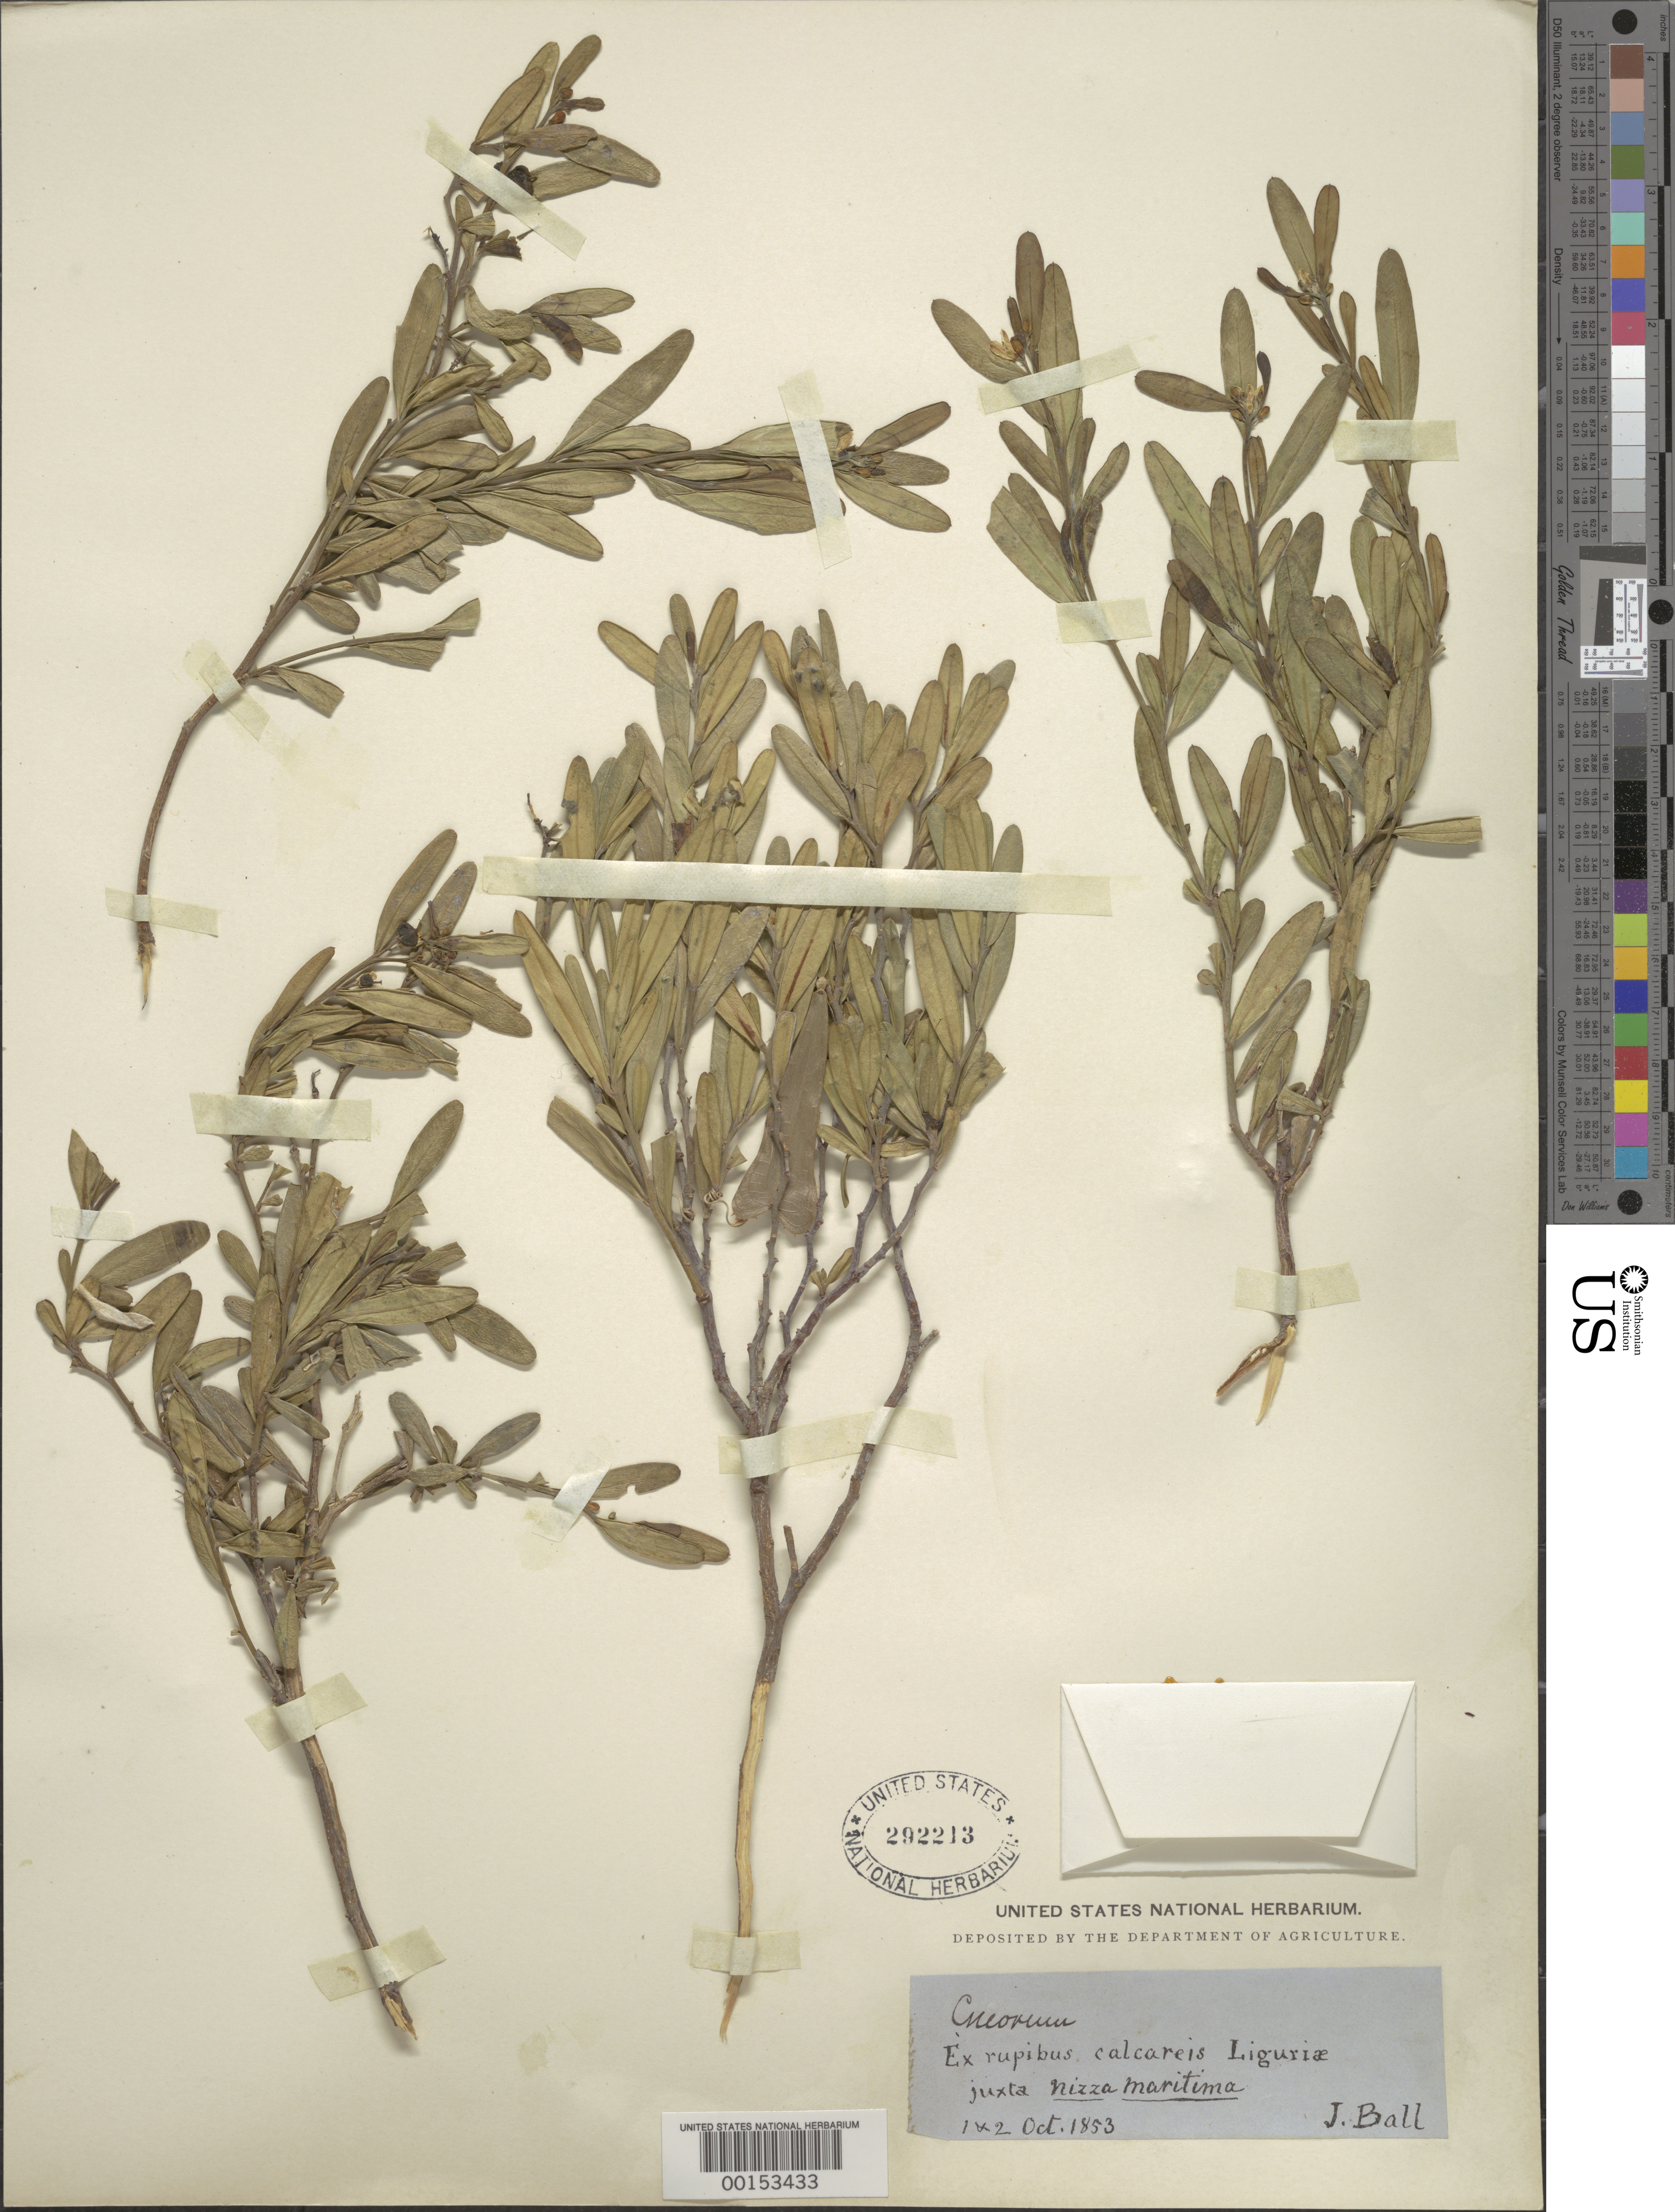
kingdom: Plantae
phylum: Tracheophyta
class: Magnoliopsida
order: Sapindales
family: Rutaceae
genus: Cneorum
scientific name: Cneorum sp.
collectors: J. Ball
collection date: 1853-10-01/1853-10-02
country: Italy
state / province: Liguria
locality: Ex rupibus calcareis Liguriæ juxta nizza maritima.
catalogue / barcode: US 292213